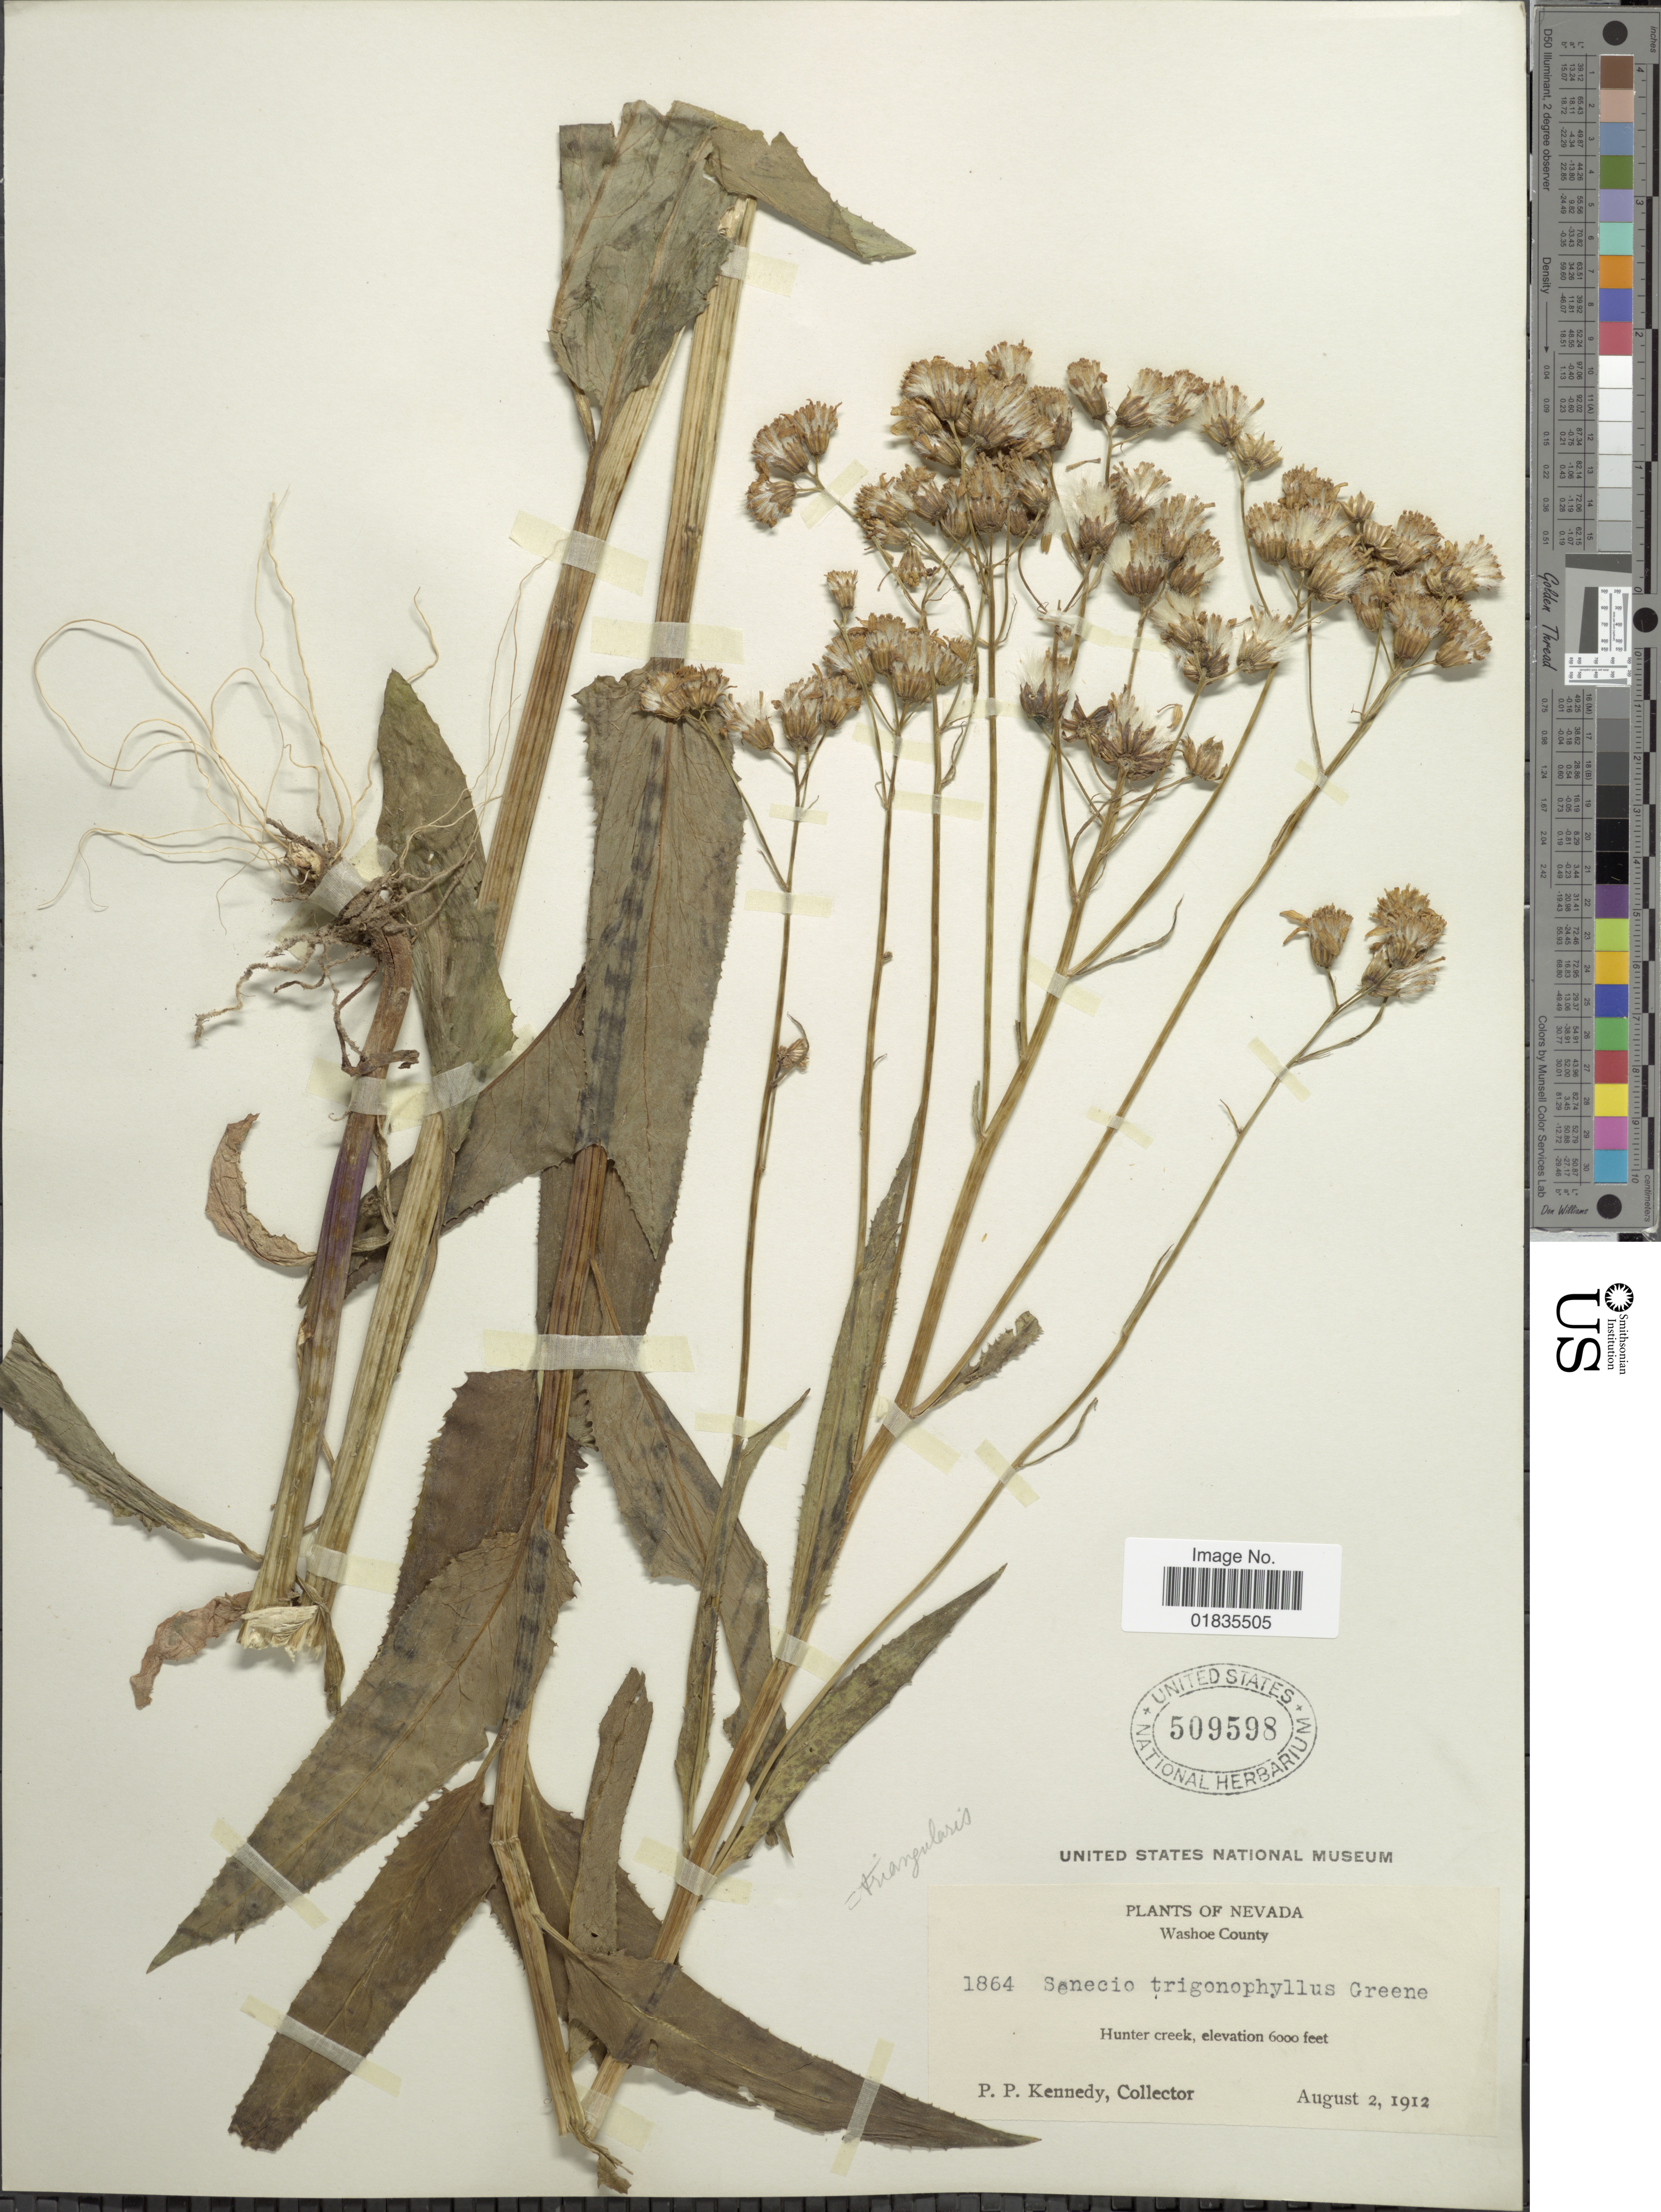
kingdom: Plantae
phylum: Tracheophyta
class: Magnoliopsida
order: Asterales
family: Asteraceae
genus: Senecio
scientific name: Senecio triangularis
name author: Hook.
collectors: P. Kennedy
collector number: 1864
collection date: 1912-08-02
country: United States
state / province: Nevada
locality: Washoe County, Hunter Creek.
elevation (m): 1829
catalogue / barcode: US 509598